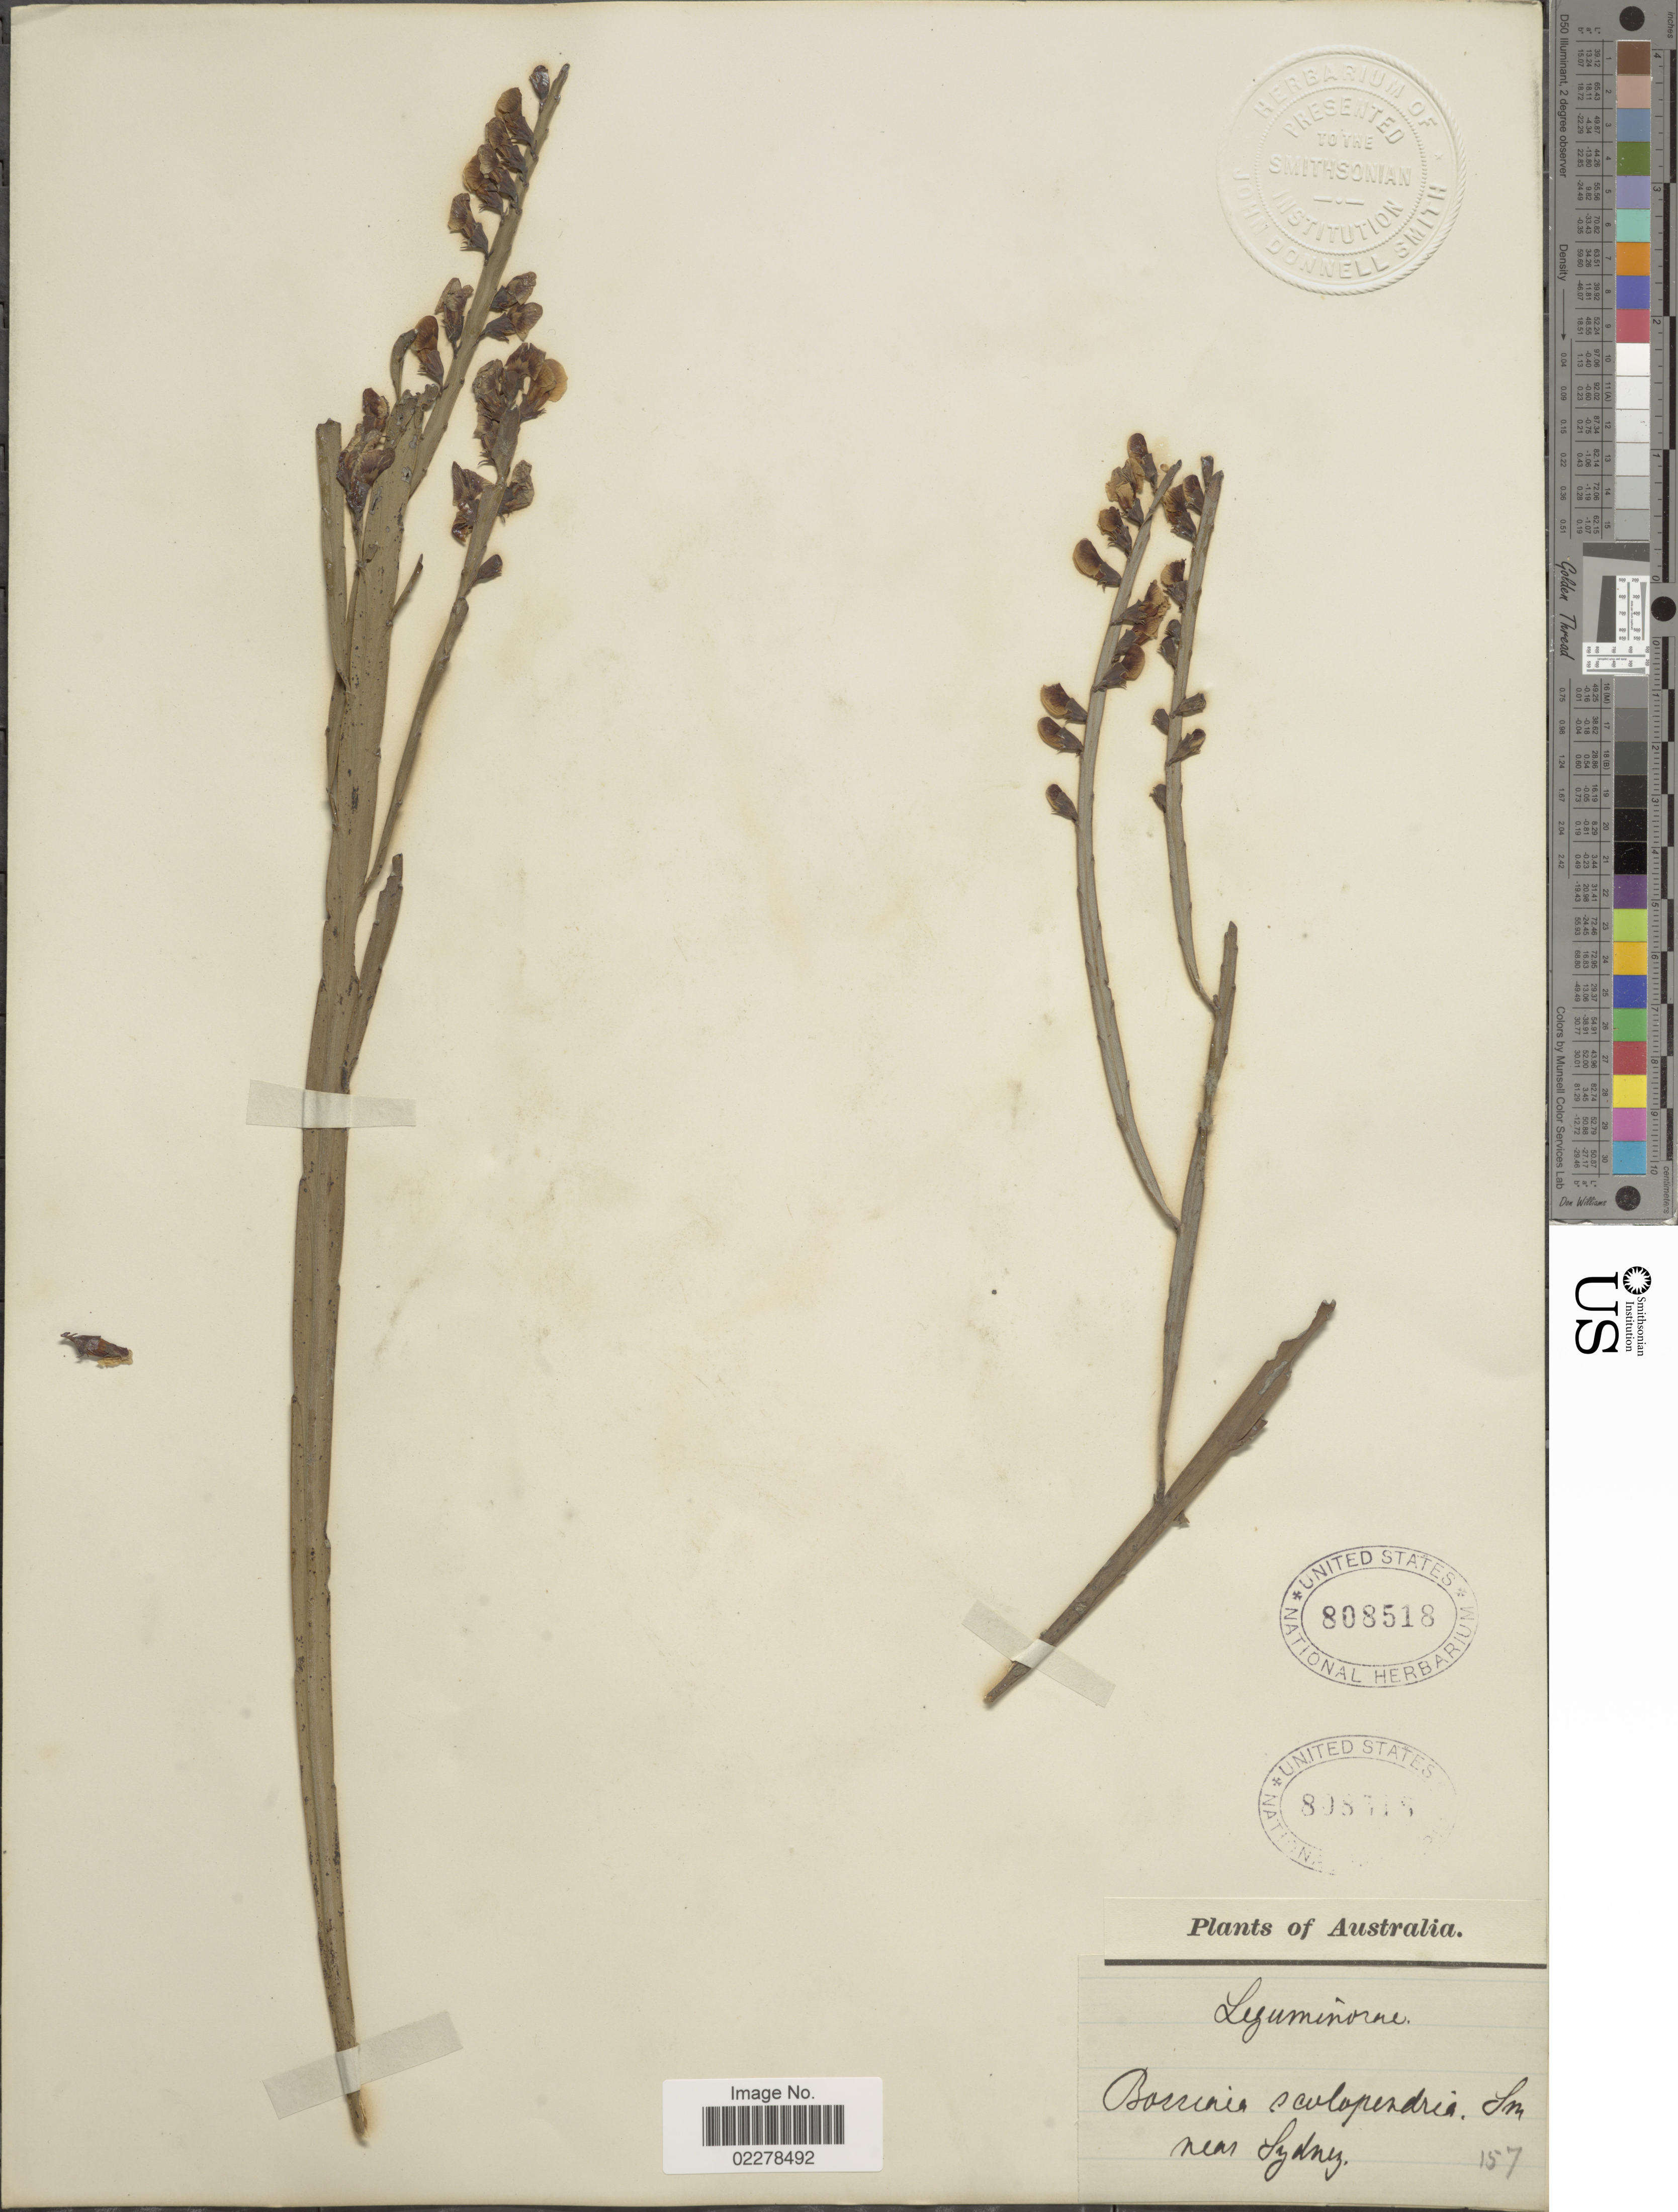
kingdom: Plantae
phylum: Tracheophyta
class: Magnoliopsida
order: Fabales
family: Fabaceae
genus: Bossiaea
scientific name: Bossiaea scolopendria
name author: Sm.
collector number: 157?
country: Australia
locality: Near Sydney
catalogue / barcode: US 808518